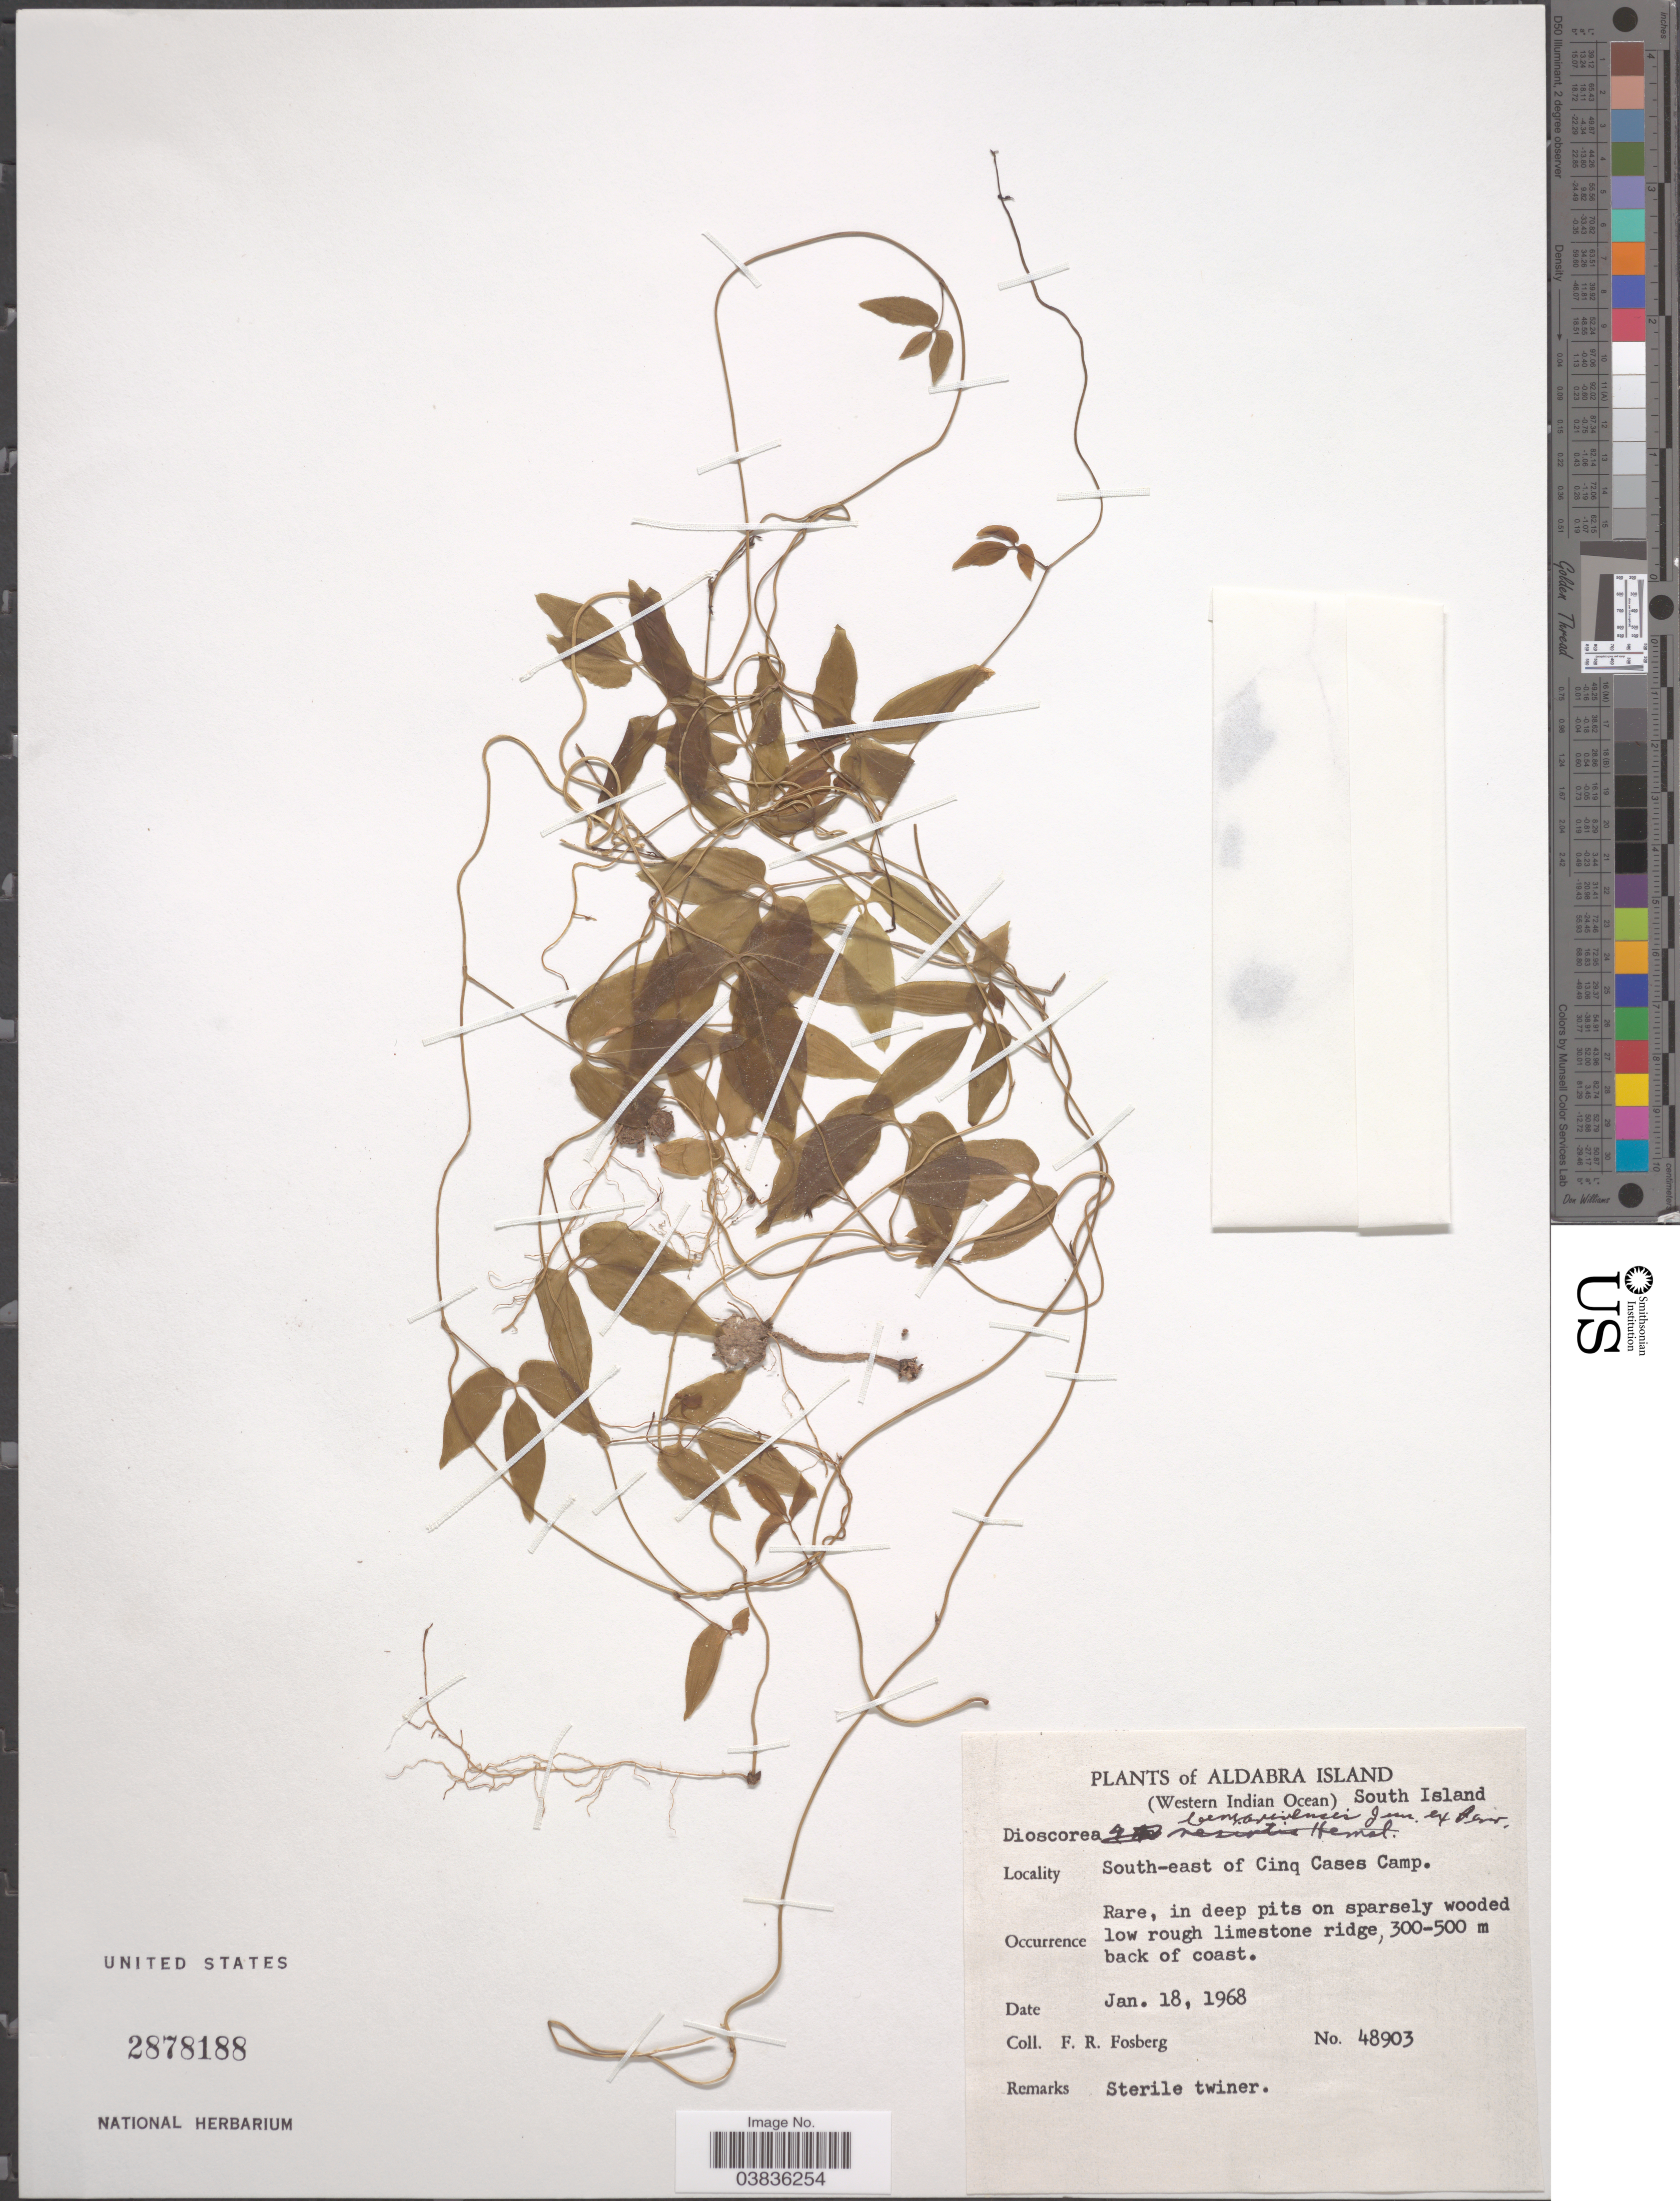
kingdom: Plantae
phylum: Tracheophyta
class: Liliopsida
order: Dioscoreales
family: Dioscoreaceae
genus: Dioscorea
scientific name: Dioscorea bemarivensis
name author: Jum. & H. Perrier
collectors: F. R. Fosberg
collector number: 48903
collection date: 1968-01-18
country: Seychelles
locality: Aldabra Island. (Western Indian Ocean). South Island. South-east of Cinq Cases Camp.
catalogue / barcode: US 2878188